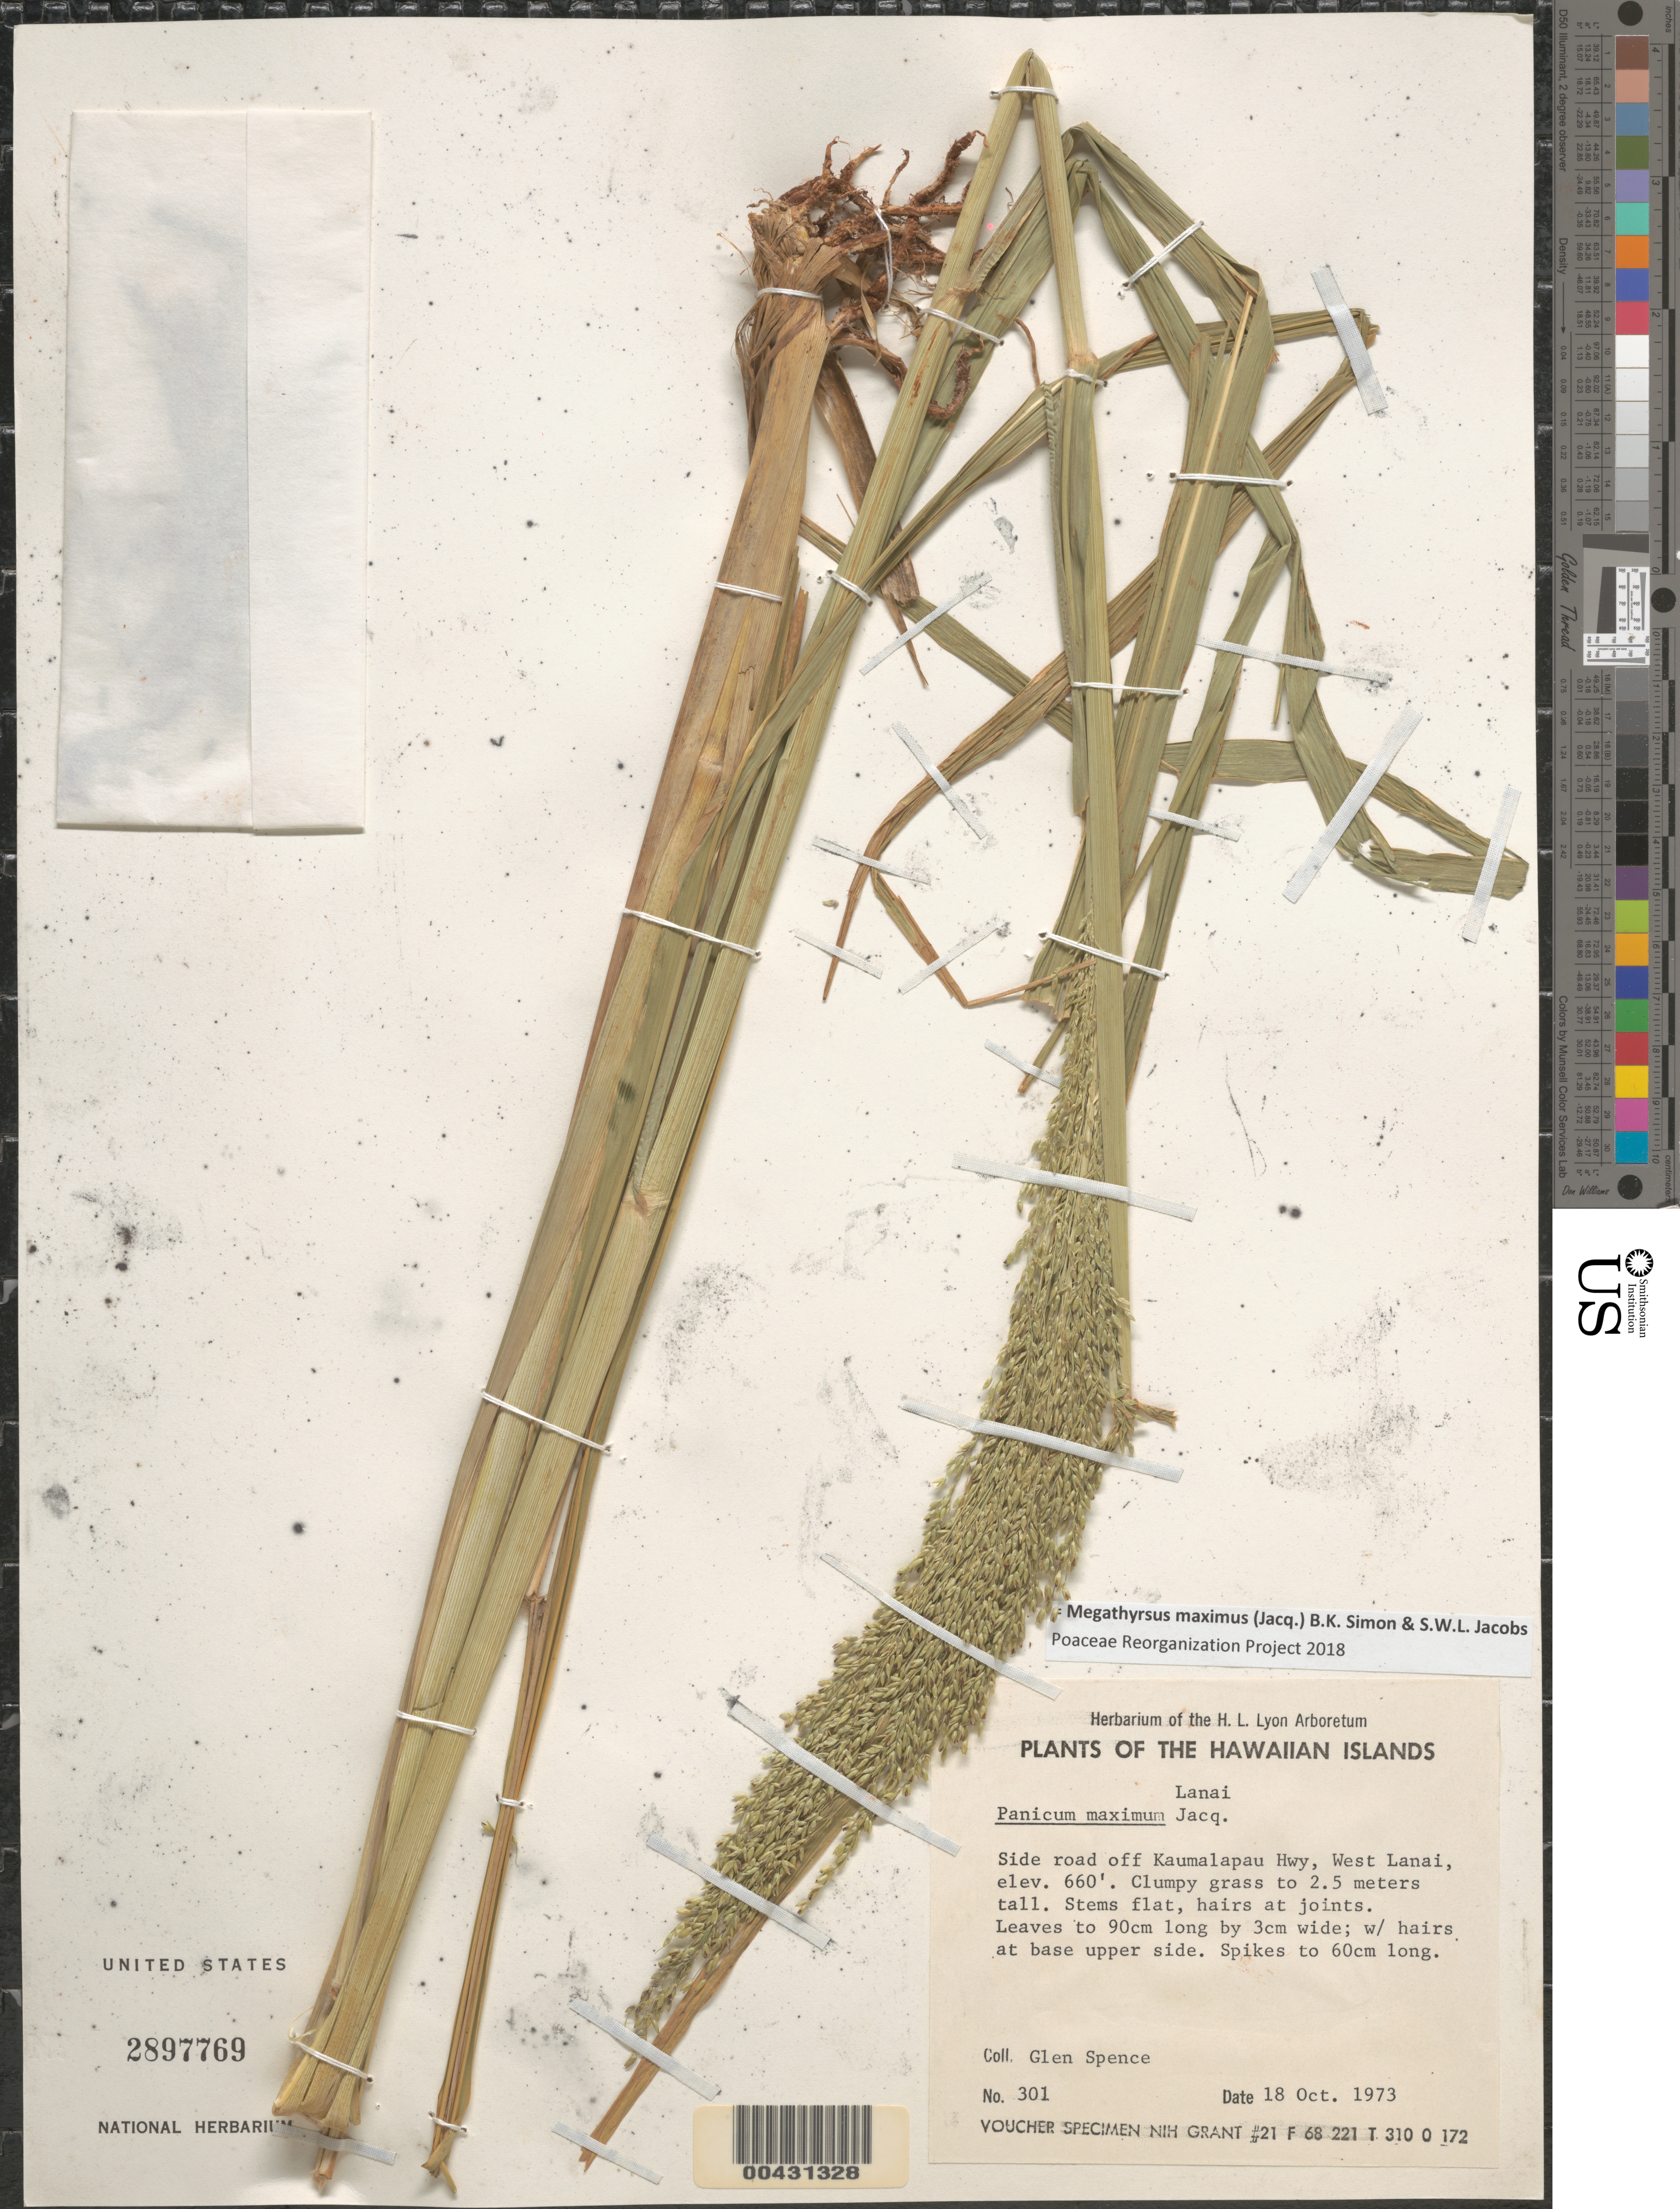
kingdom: Plantae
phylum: Tracheophyta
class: Liliopsida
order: Poales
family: Poaceae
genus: Panicum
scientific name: Panicum maximum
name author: Jacq.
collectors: G. Spence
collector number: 301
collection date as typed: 18 Oct 1973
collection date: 1973-10-18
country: United States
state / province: Hawaii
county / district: Maui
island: Lana'i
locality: Side road off Kaumalapau Hwy, W Lanai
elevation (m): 201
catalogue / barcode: US 2897769